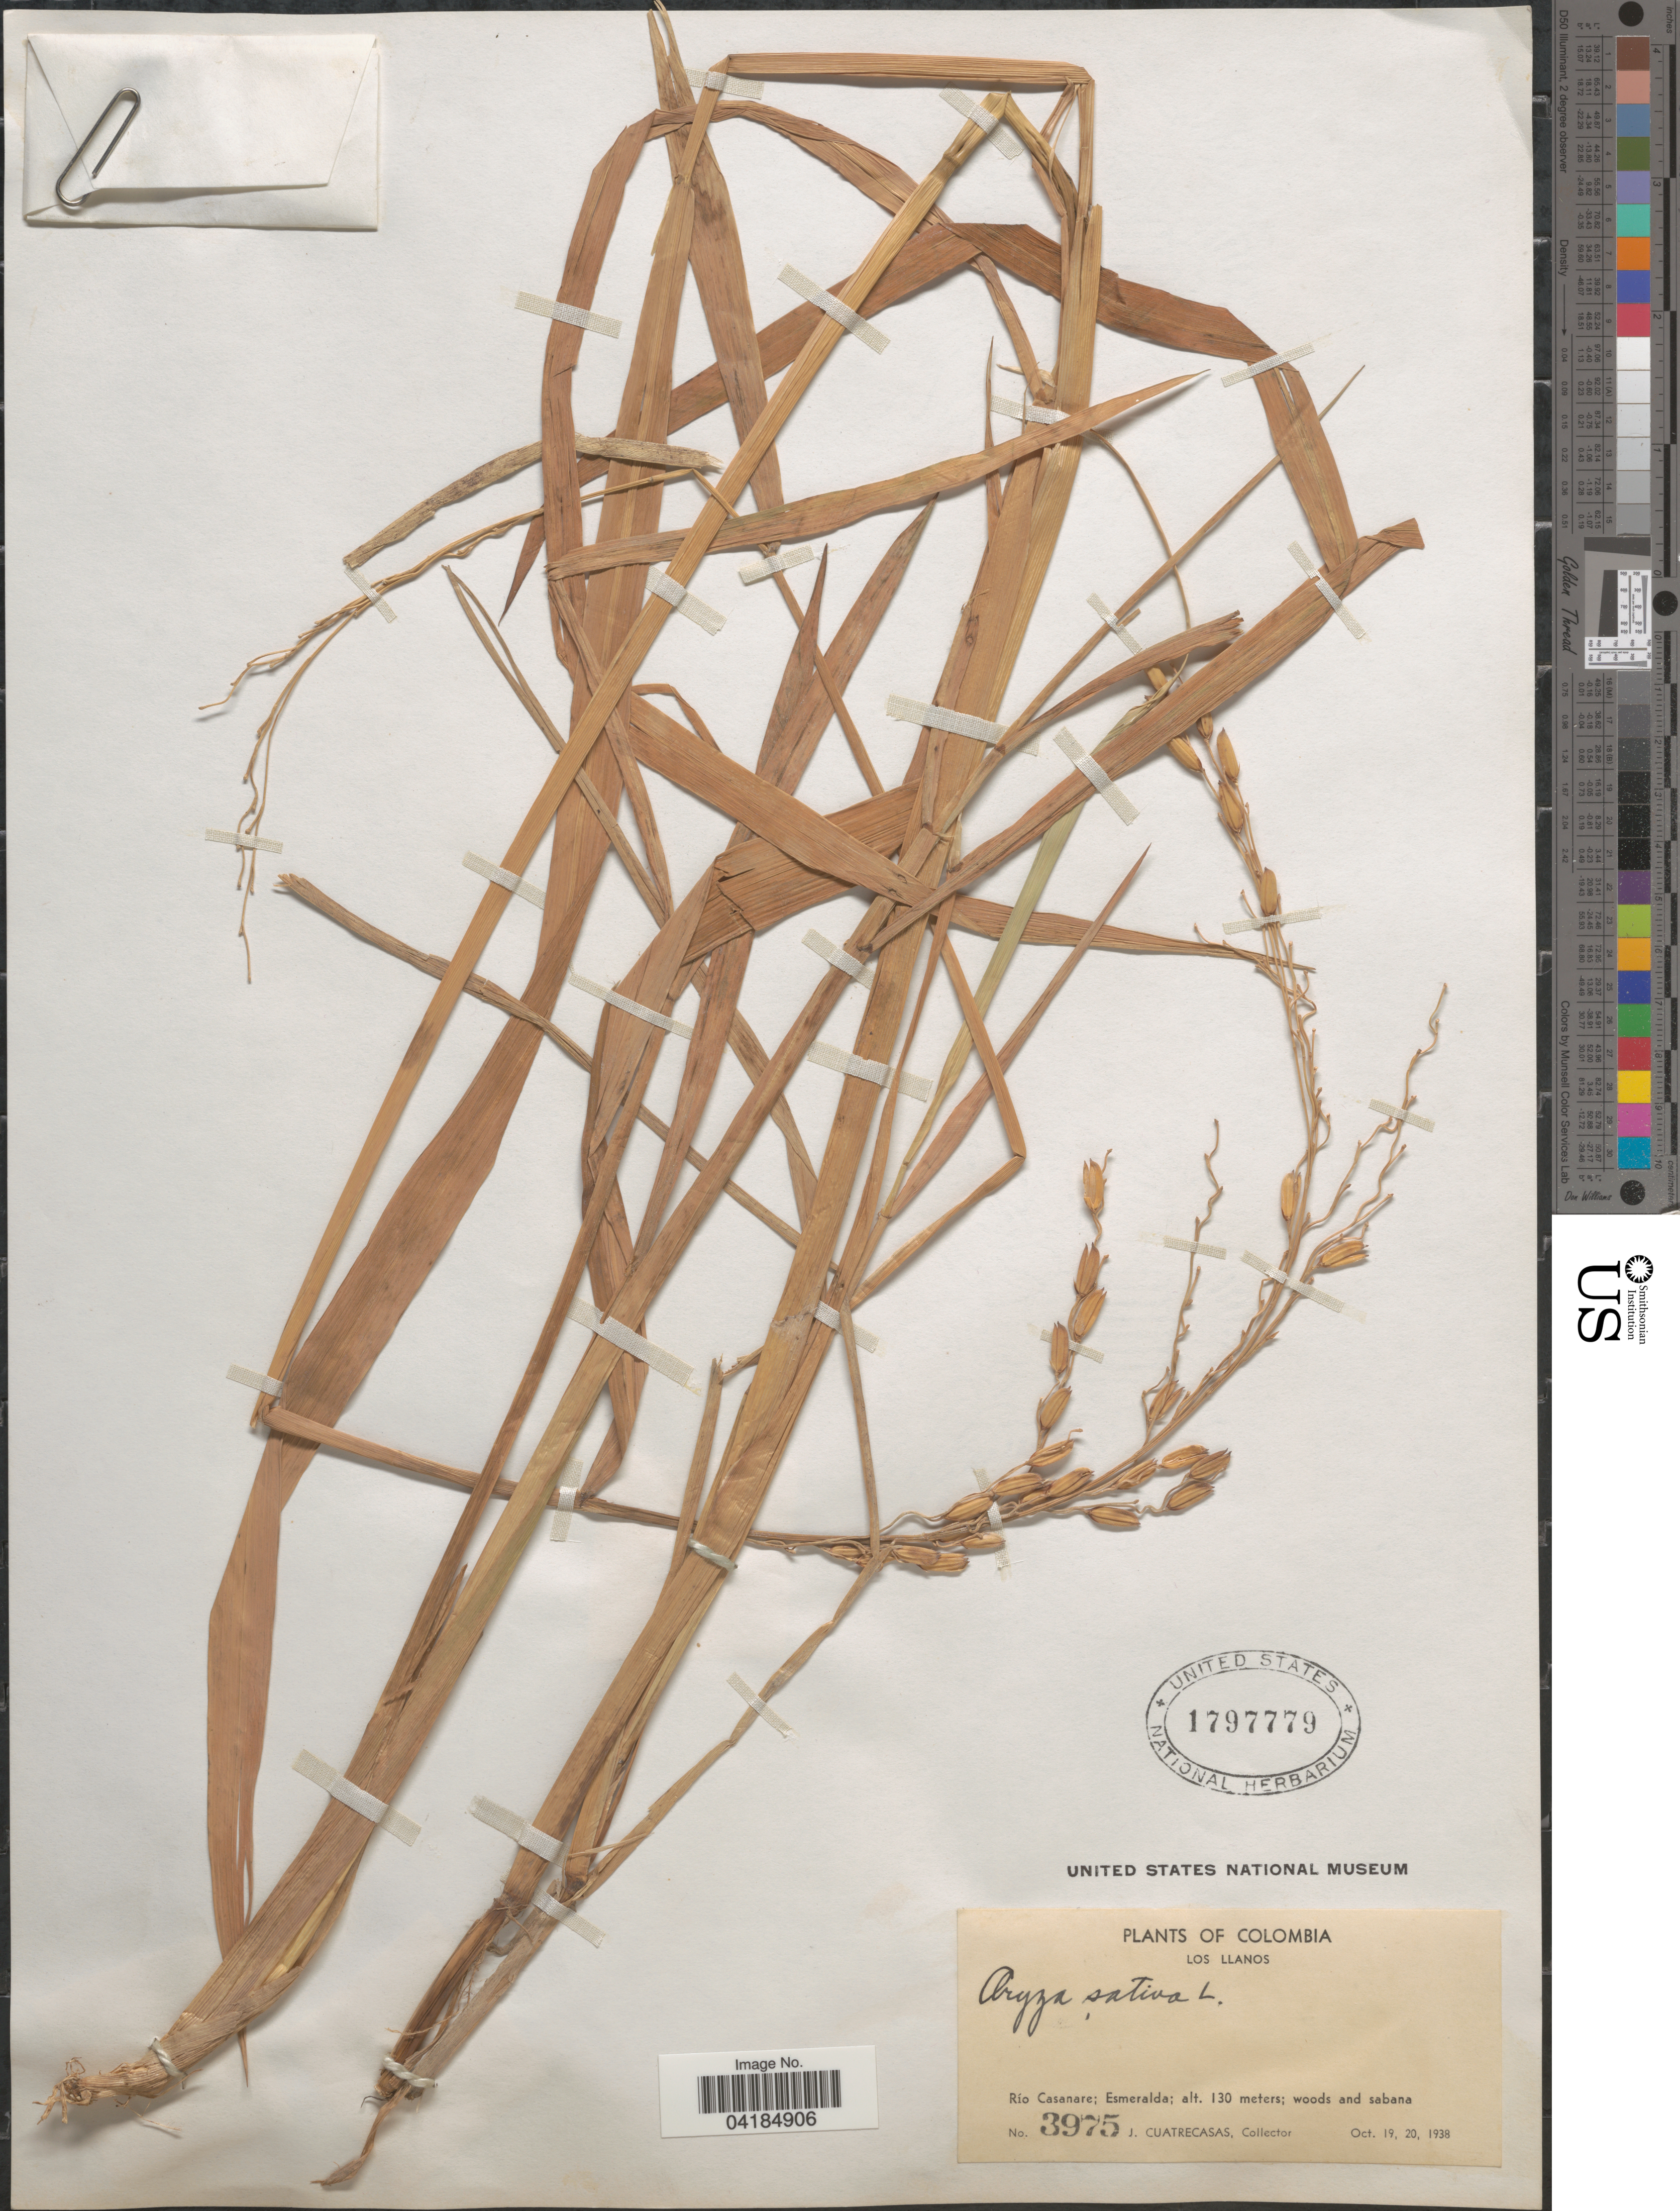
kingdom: Plantae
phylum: Tracheophyta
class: Liliopsida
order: Poales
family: Poaceae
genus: Oryza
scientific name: Oryza sativa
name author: L.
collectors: J. Cuatrecasas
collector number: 3975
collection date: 1938-10-19/1938-10-20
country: Colombia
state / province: Casanare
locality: Los Llanos. Río Casanare; Esmeralda.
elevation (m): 130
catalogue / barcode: US 1797779